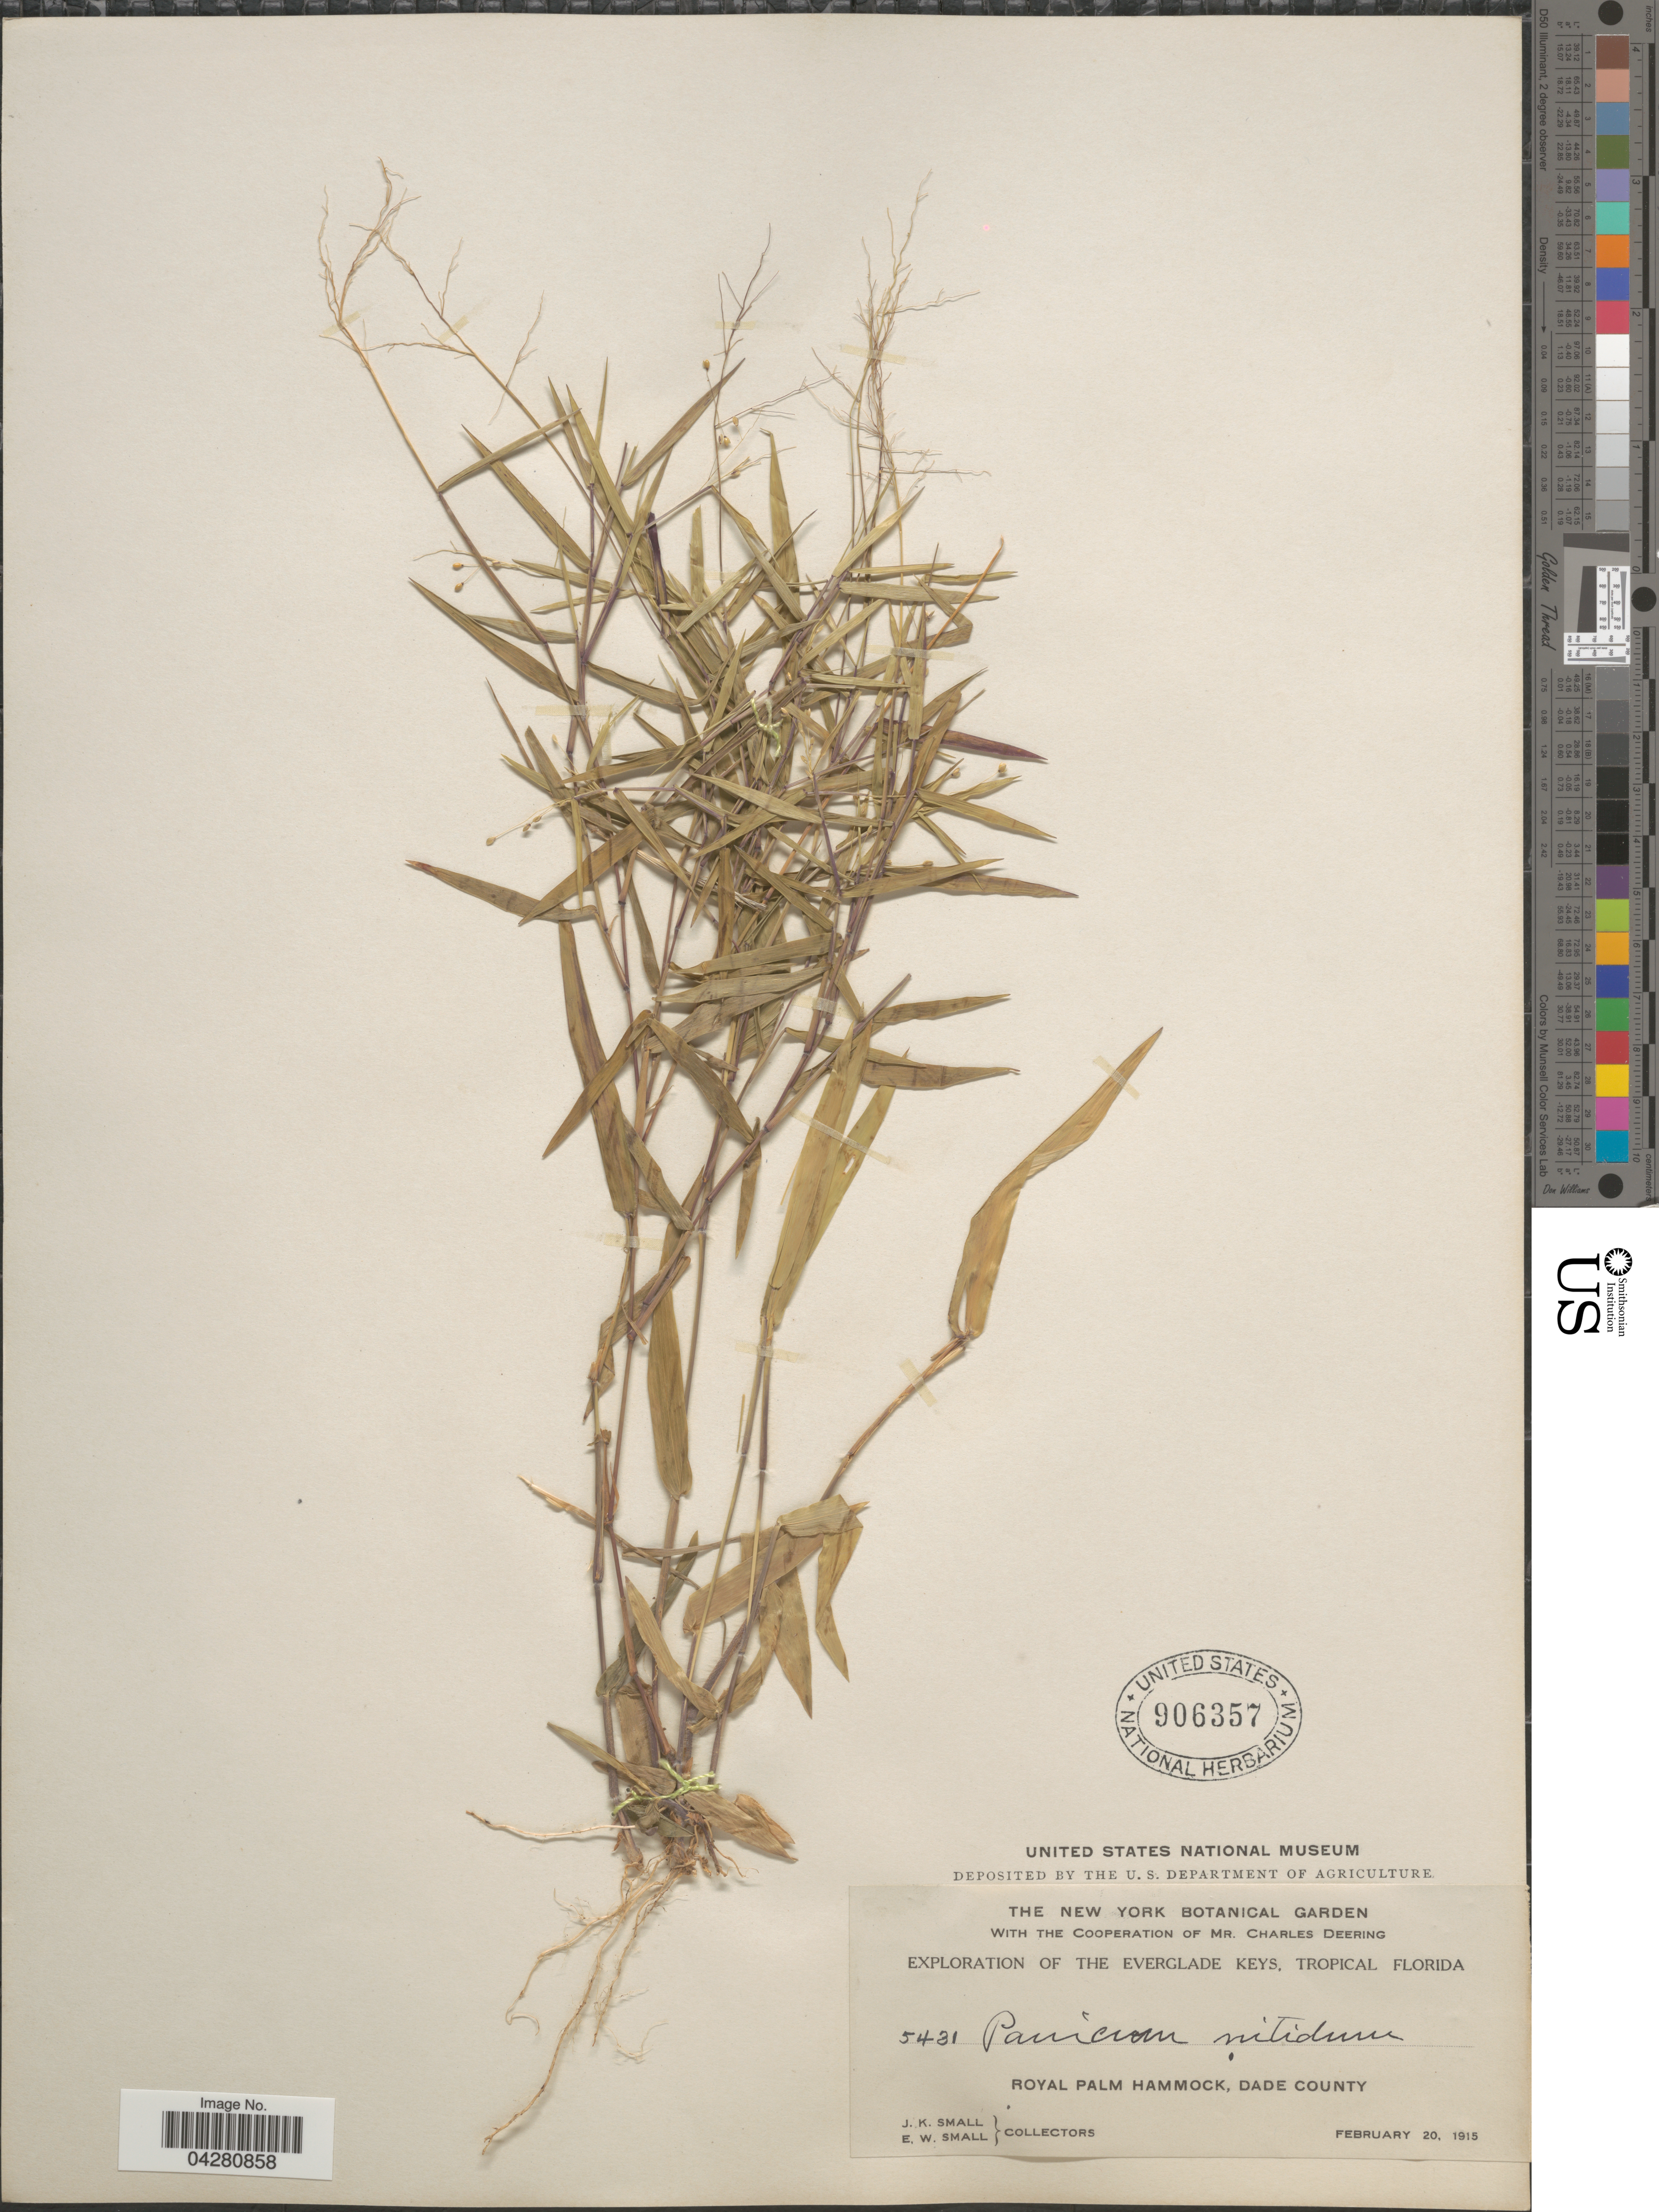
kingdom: Plantae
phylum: Tracheophyta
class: Liliopsida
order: Poales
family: Poaceae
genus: Dichanthelium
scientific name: Dichanthelium dichotomum var. dichotomum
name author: (L.) Gould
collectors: J. K. Small & E. W. Small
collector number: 5431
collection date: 1915-02-20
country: United States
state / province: Florida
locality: Exploration of the Everglade Keys, Tropical Florida. Royal Palm Hammock, Dade County.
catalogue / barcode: US 906357